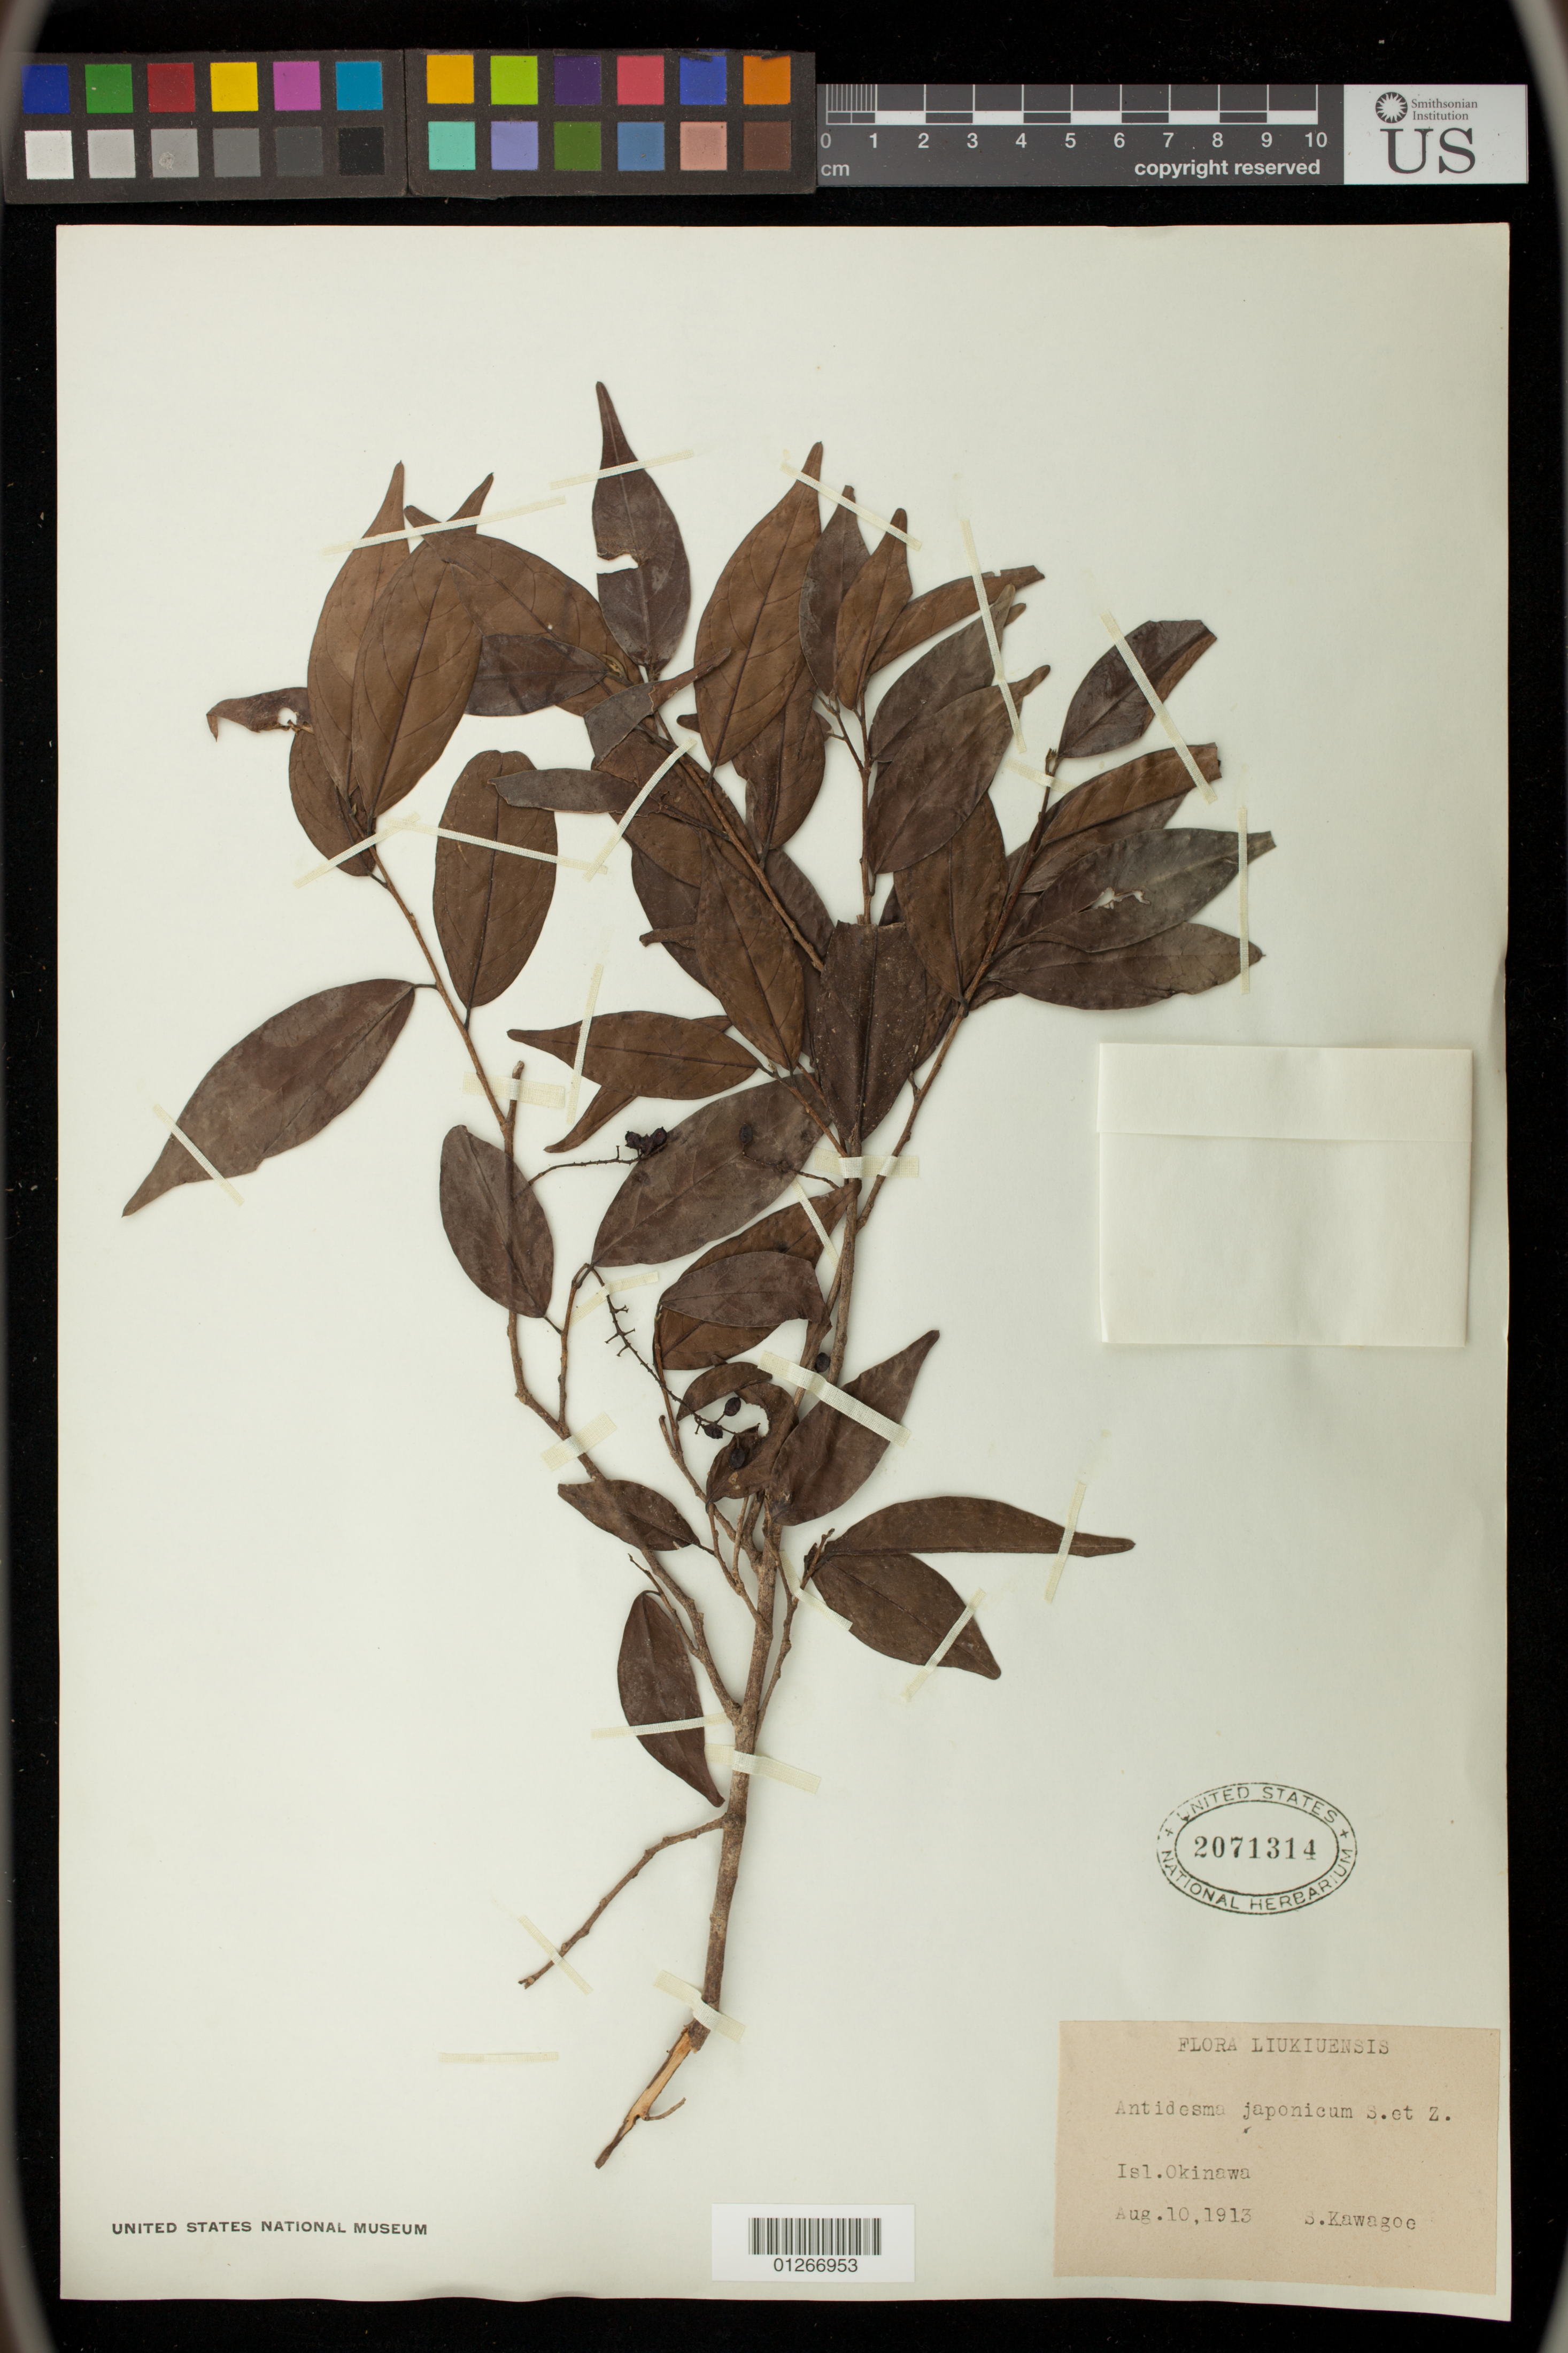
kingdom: Plantae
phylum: Tracheophyta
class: Magnoliopsida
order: Malpighiales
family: Phyllanthaceae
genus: Antidesma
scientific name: Antidesma japonicum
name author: Siebert & Zucc.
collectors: S. Kawagoe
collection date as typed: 10 Aug 1913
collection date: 1913-08-10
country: Japan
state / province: Okinawa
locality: Isl. Okinawa.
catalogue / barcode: US 2071314